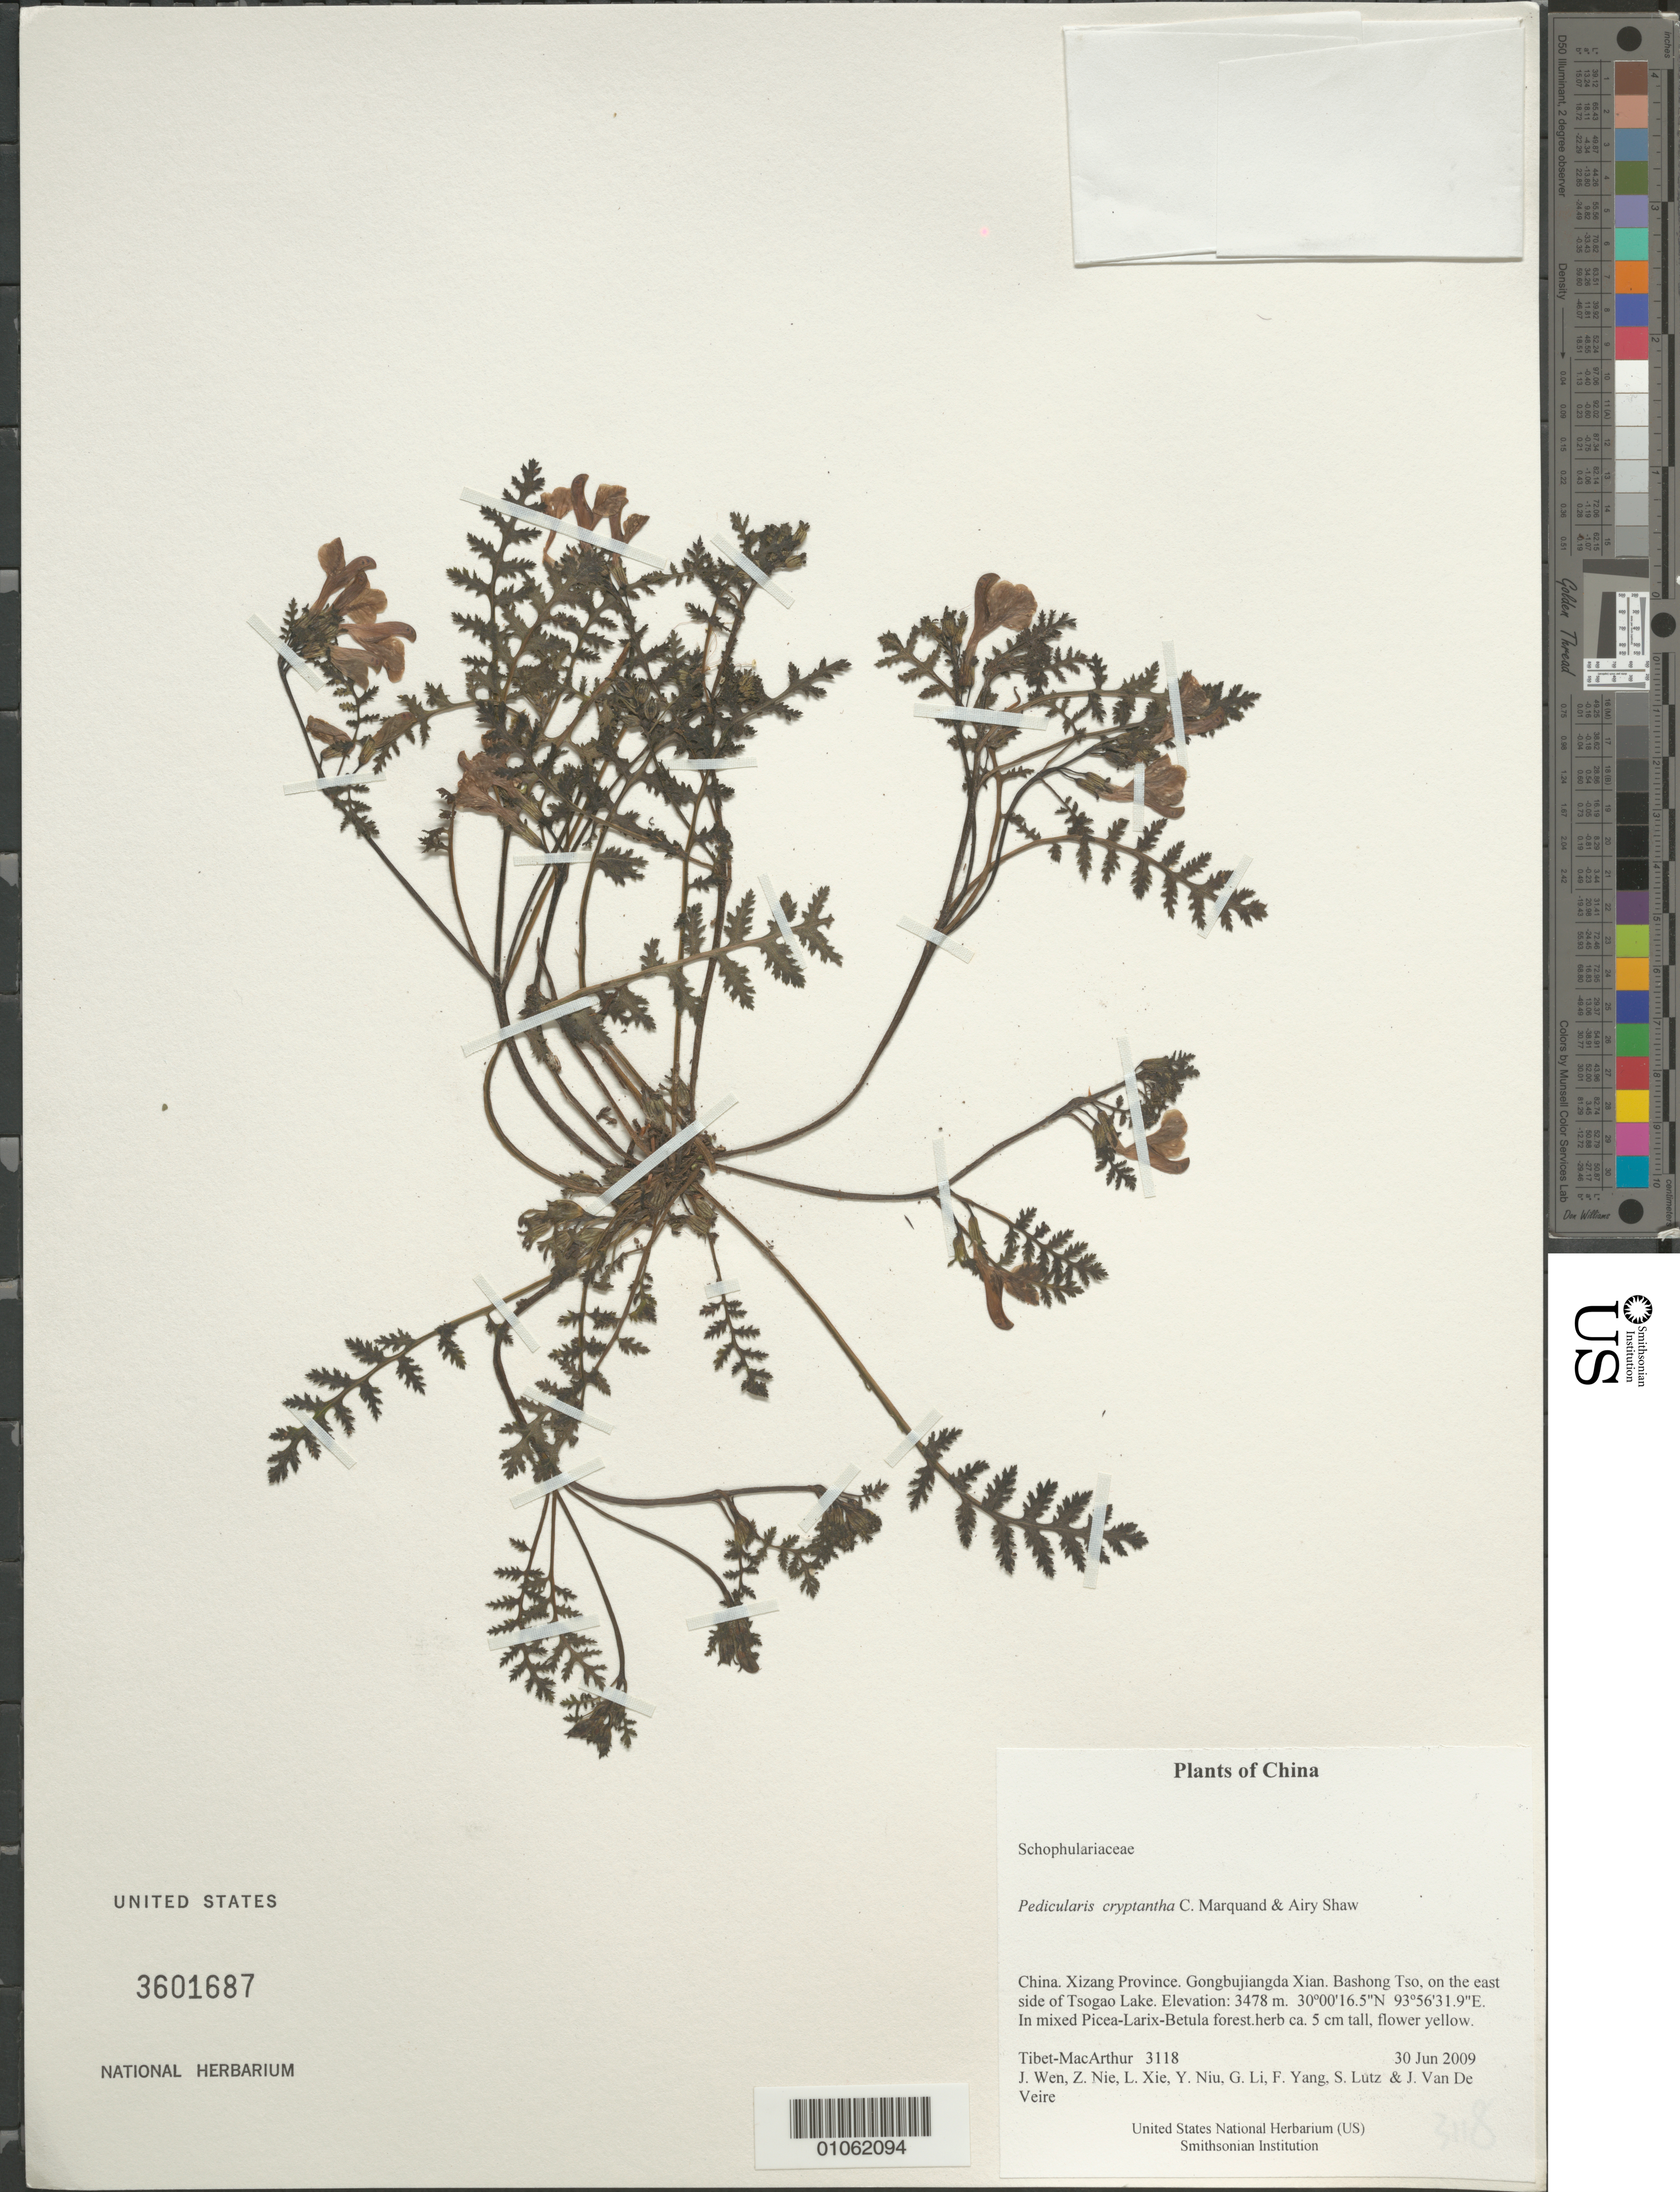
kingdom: Plantae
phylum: Tracheophyta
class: Magnoliopsida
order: Lamiales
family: Orobanchaceae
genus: Pedicularis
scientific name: Pedicularis cryptantha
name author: C. Marquand & Airy Shaw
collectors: Tibet-MacArthur, J. Wen, Z. Nie, L. Xie, Y. Niu, G. Li, F. Yang, S. Lutz & J. Van De Veire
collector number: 3118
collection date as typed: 30 Jun 2009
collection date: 2009-06-30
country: China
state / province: Xizang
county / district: Gongbujiangda Xian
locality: Bashong Tso, on the east side of Tsogao Lake.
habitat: In mixed Picea-Larix-Betula forest.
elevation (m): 3478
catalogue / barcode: US 3601687